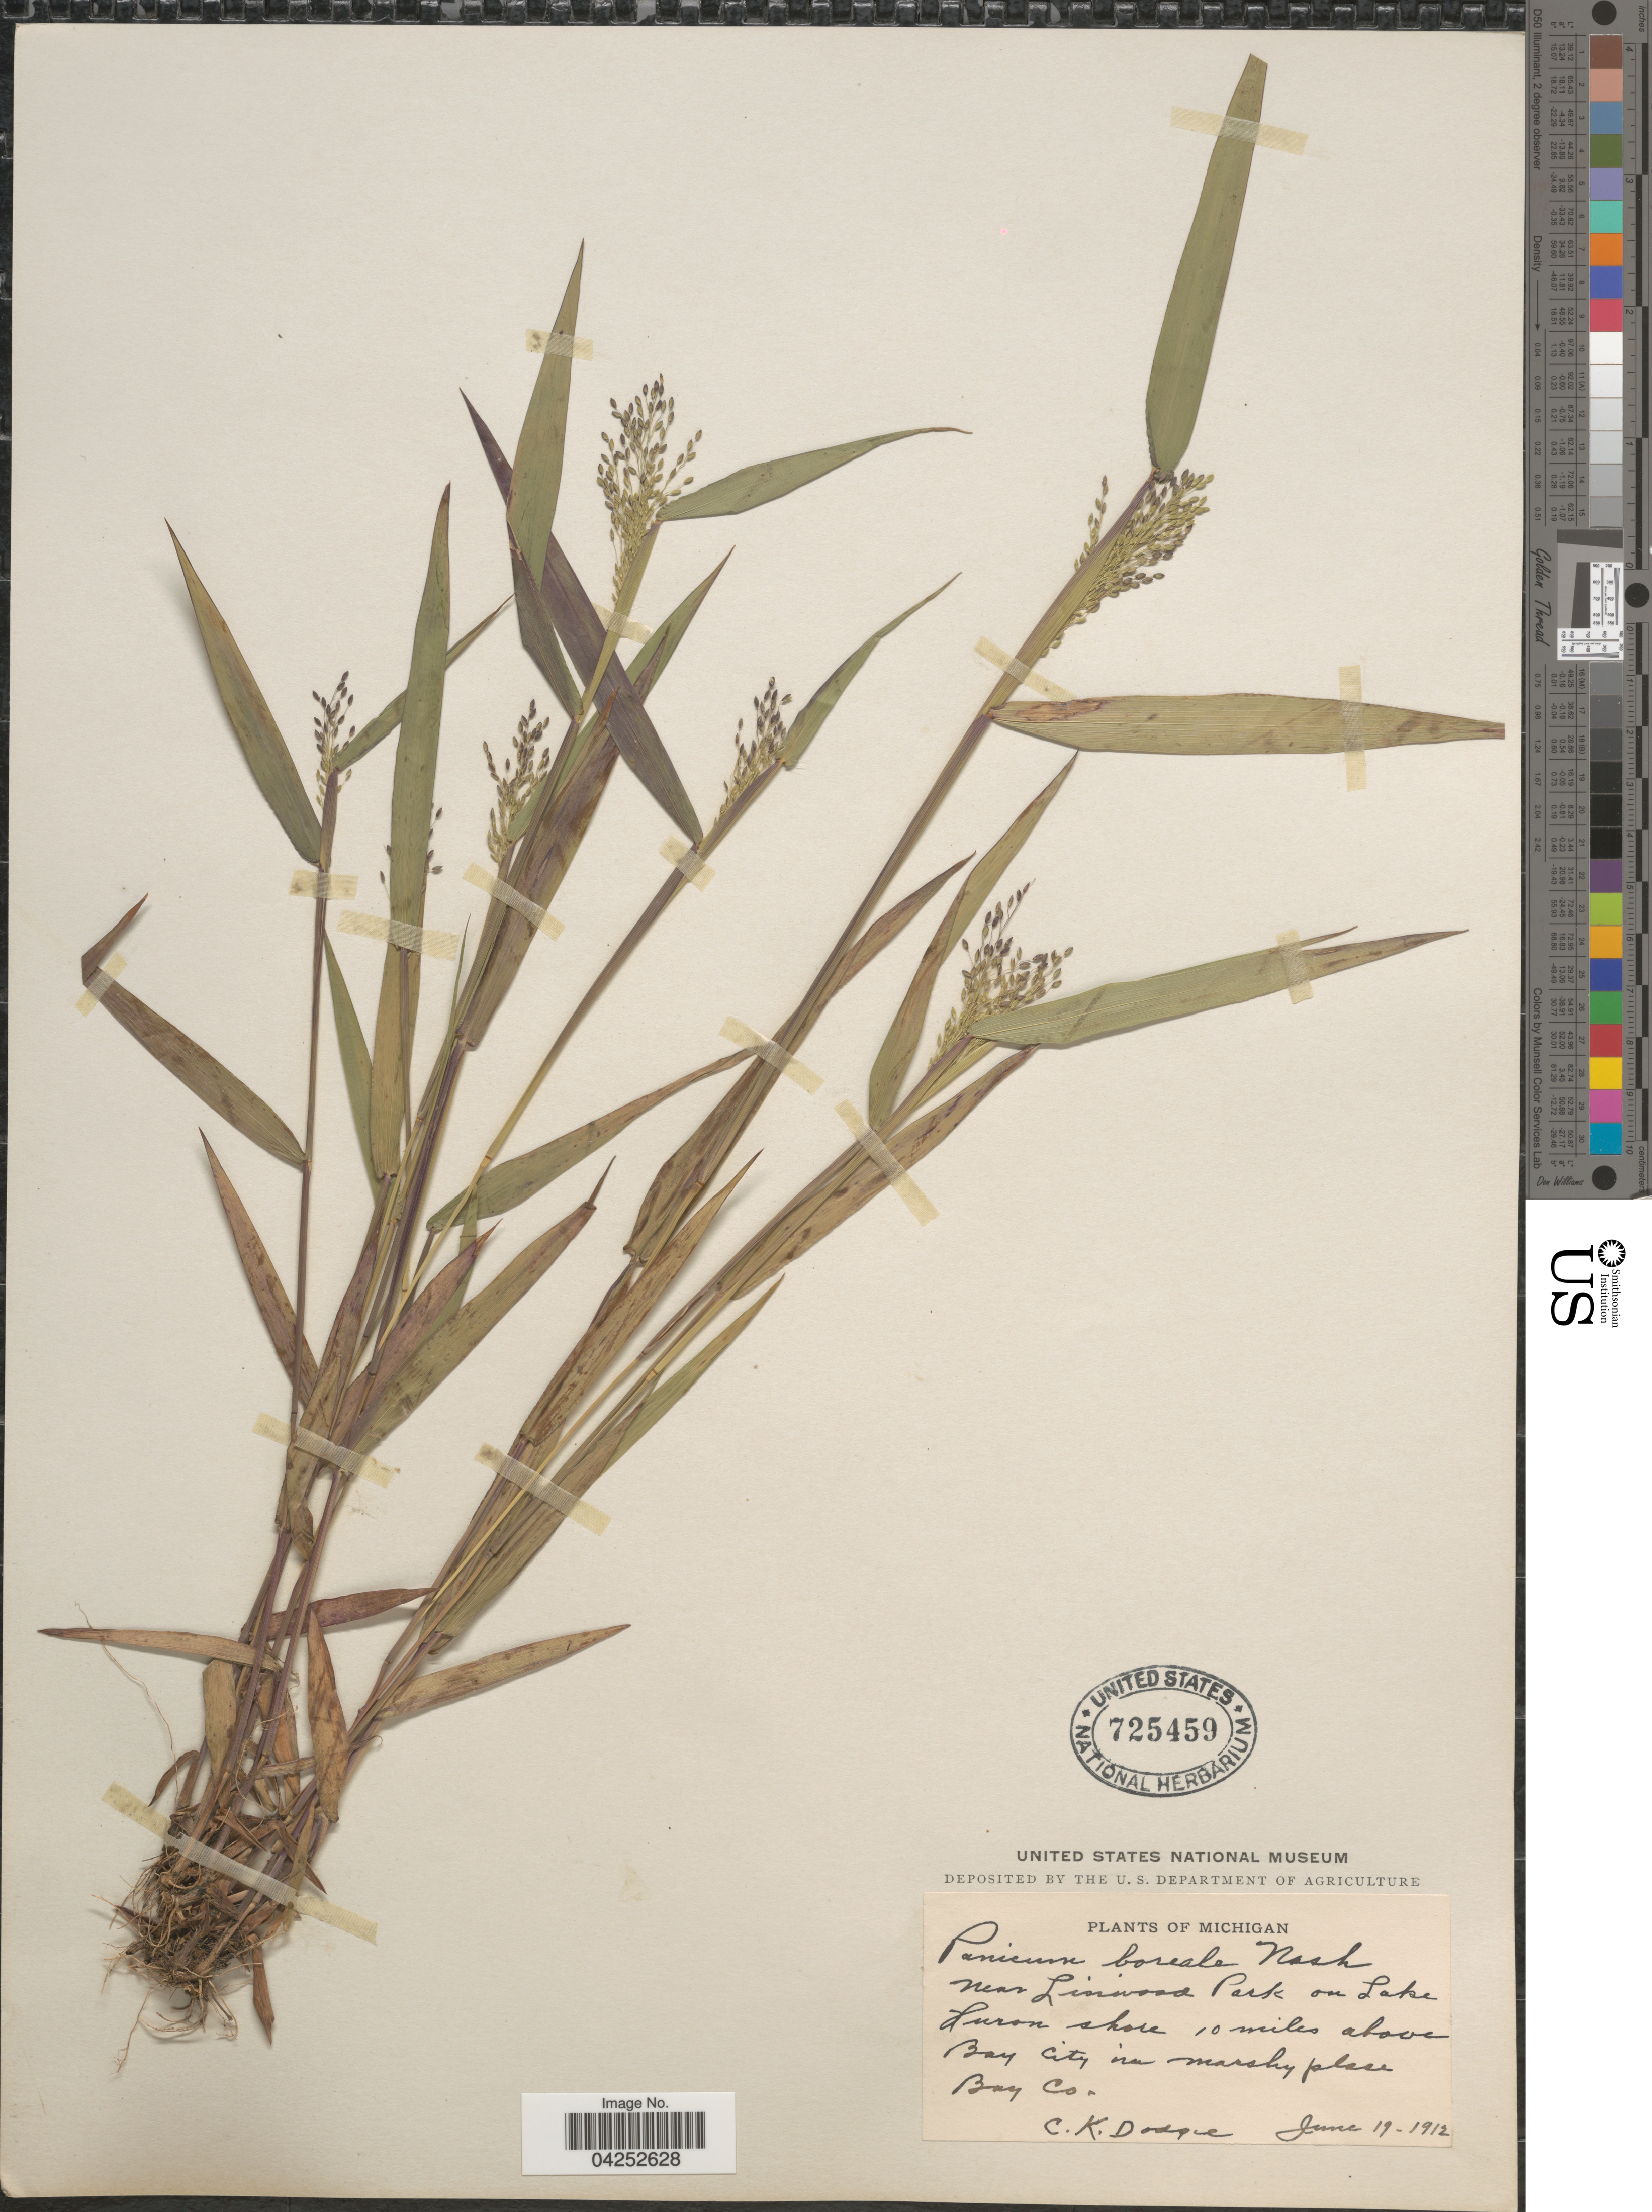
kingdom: Plantae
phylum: Tracheophyta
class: Liliopsida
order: Poales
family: Poaceae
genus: Dichanthelium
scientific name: Dichanthelium boreale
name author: (Nash) Freckmann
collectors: C. Dodge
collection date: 1912-06-19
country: United States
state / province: Michigan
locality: Near Linwood Park on Lake Huron shore 10 miles above Bay City in marshy place. Bay Co.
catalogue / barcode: US 725459